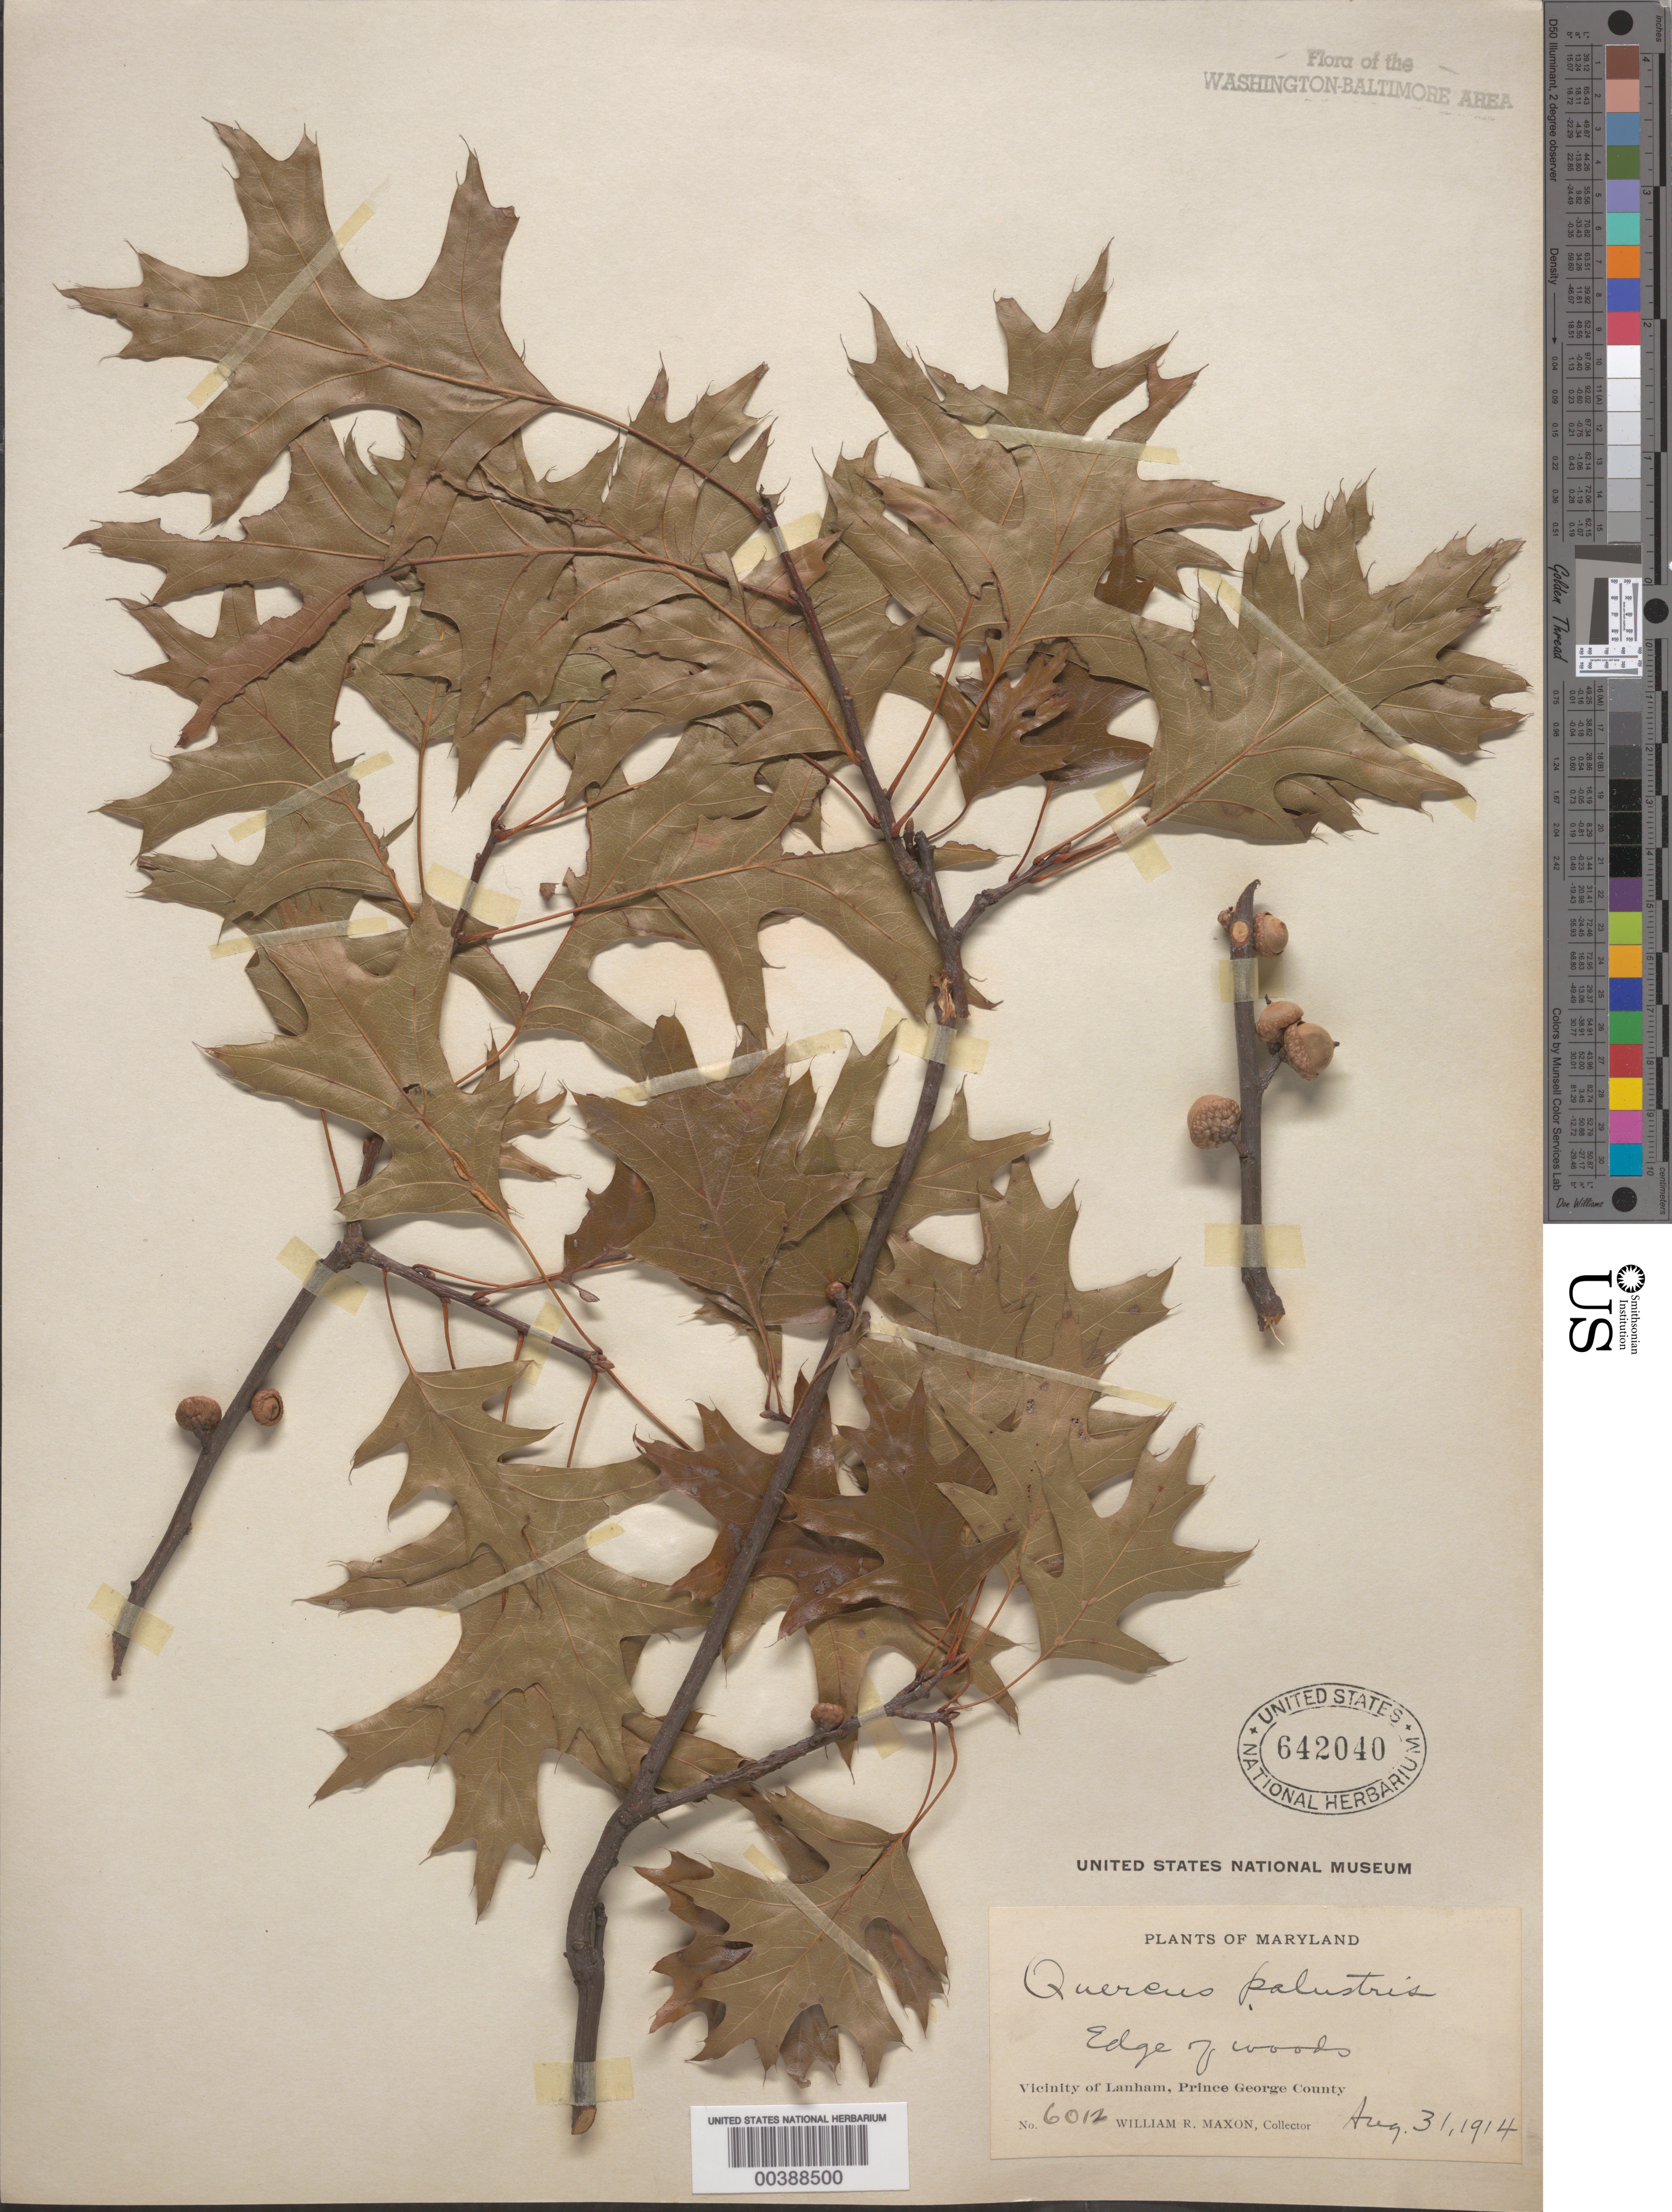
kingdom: Plantae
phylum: Tracheophyta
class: Magnoliopsida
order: Fagales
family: Fagaceae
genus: Quercus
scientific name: Quercus palustris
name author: Münchh.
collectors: W. R. Maxon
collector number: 6012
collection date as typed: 31 Aug 1914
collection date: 1914-08-31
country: United States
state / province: Maryland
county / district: Prince George's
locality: Lanham vicinity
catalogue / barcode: US 642040